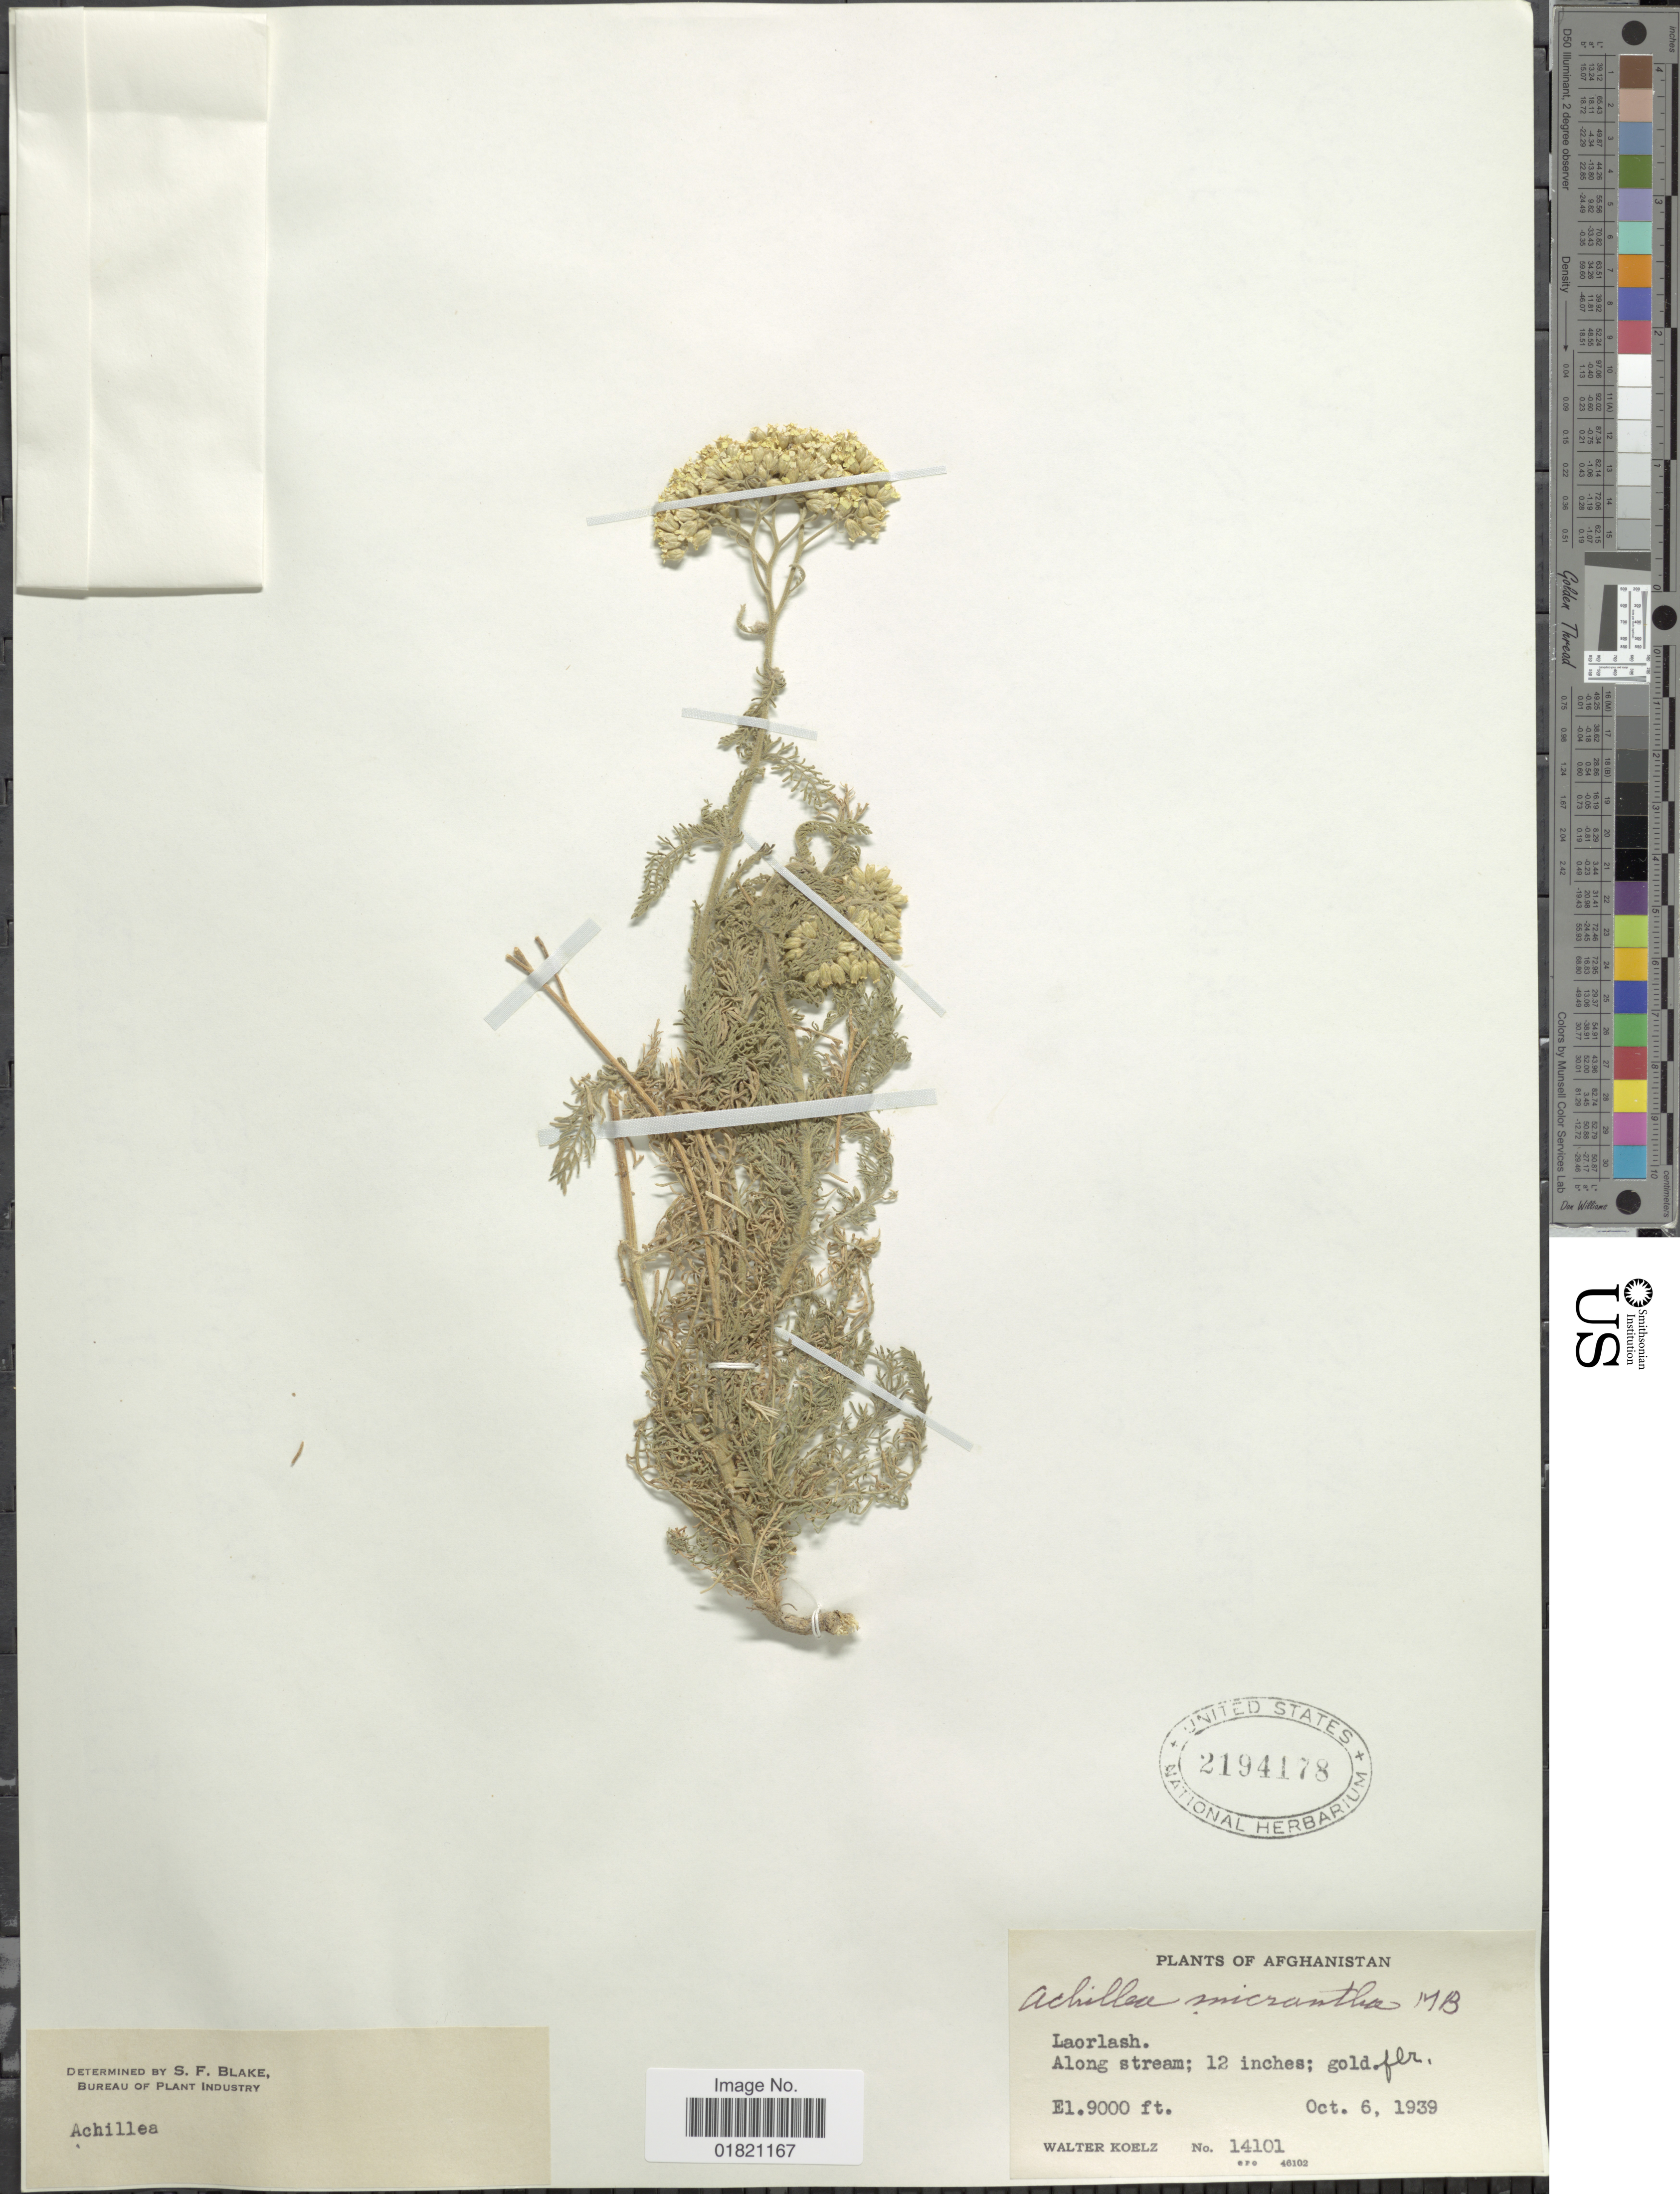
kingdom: Plantae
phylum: Tracheophyta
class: Magnoliopsida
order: Asterales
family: Asteraceae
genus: Achillea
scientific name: Achillea micrantha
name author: M. Bieb.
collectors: W. N. Koelz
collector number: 14101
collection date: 1939-10-06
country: Afghanistan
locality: Laorlash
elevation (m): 2743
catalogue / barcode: US 2194178